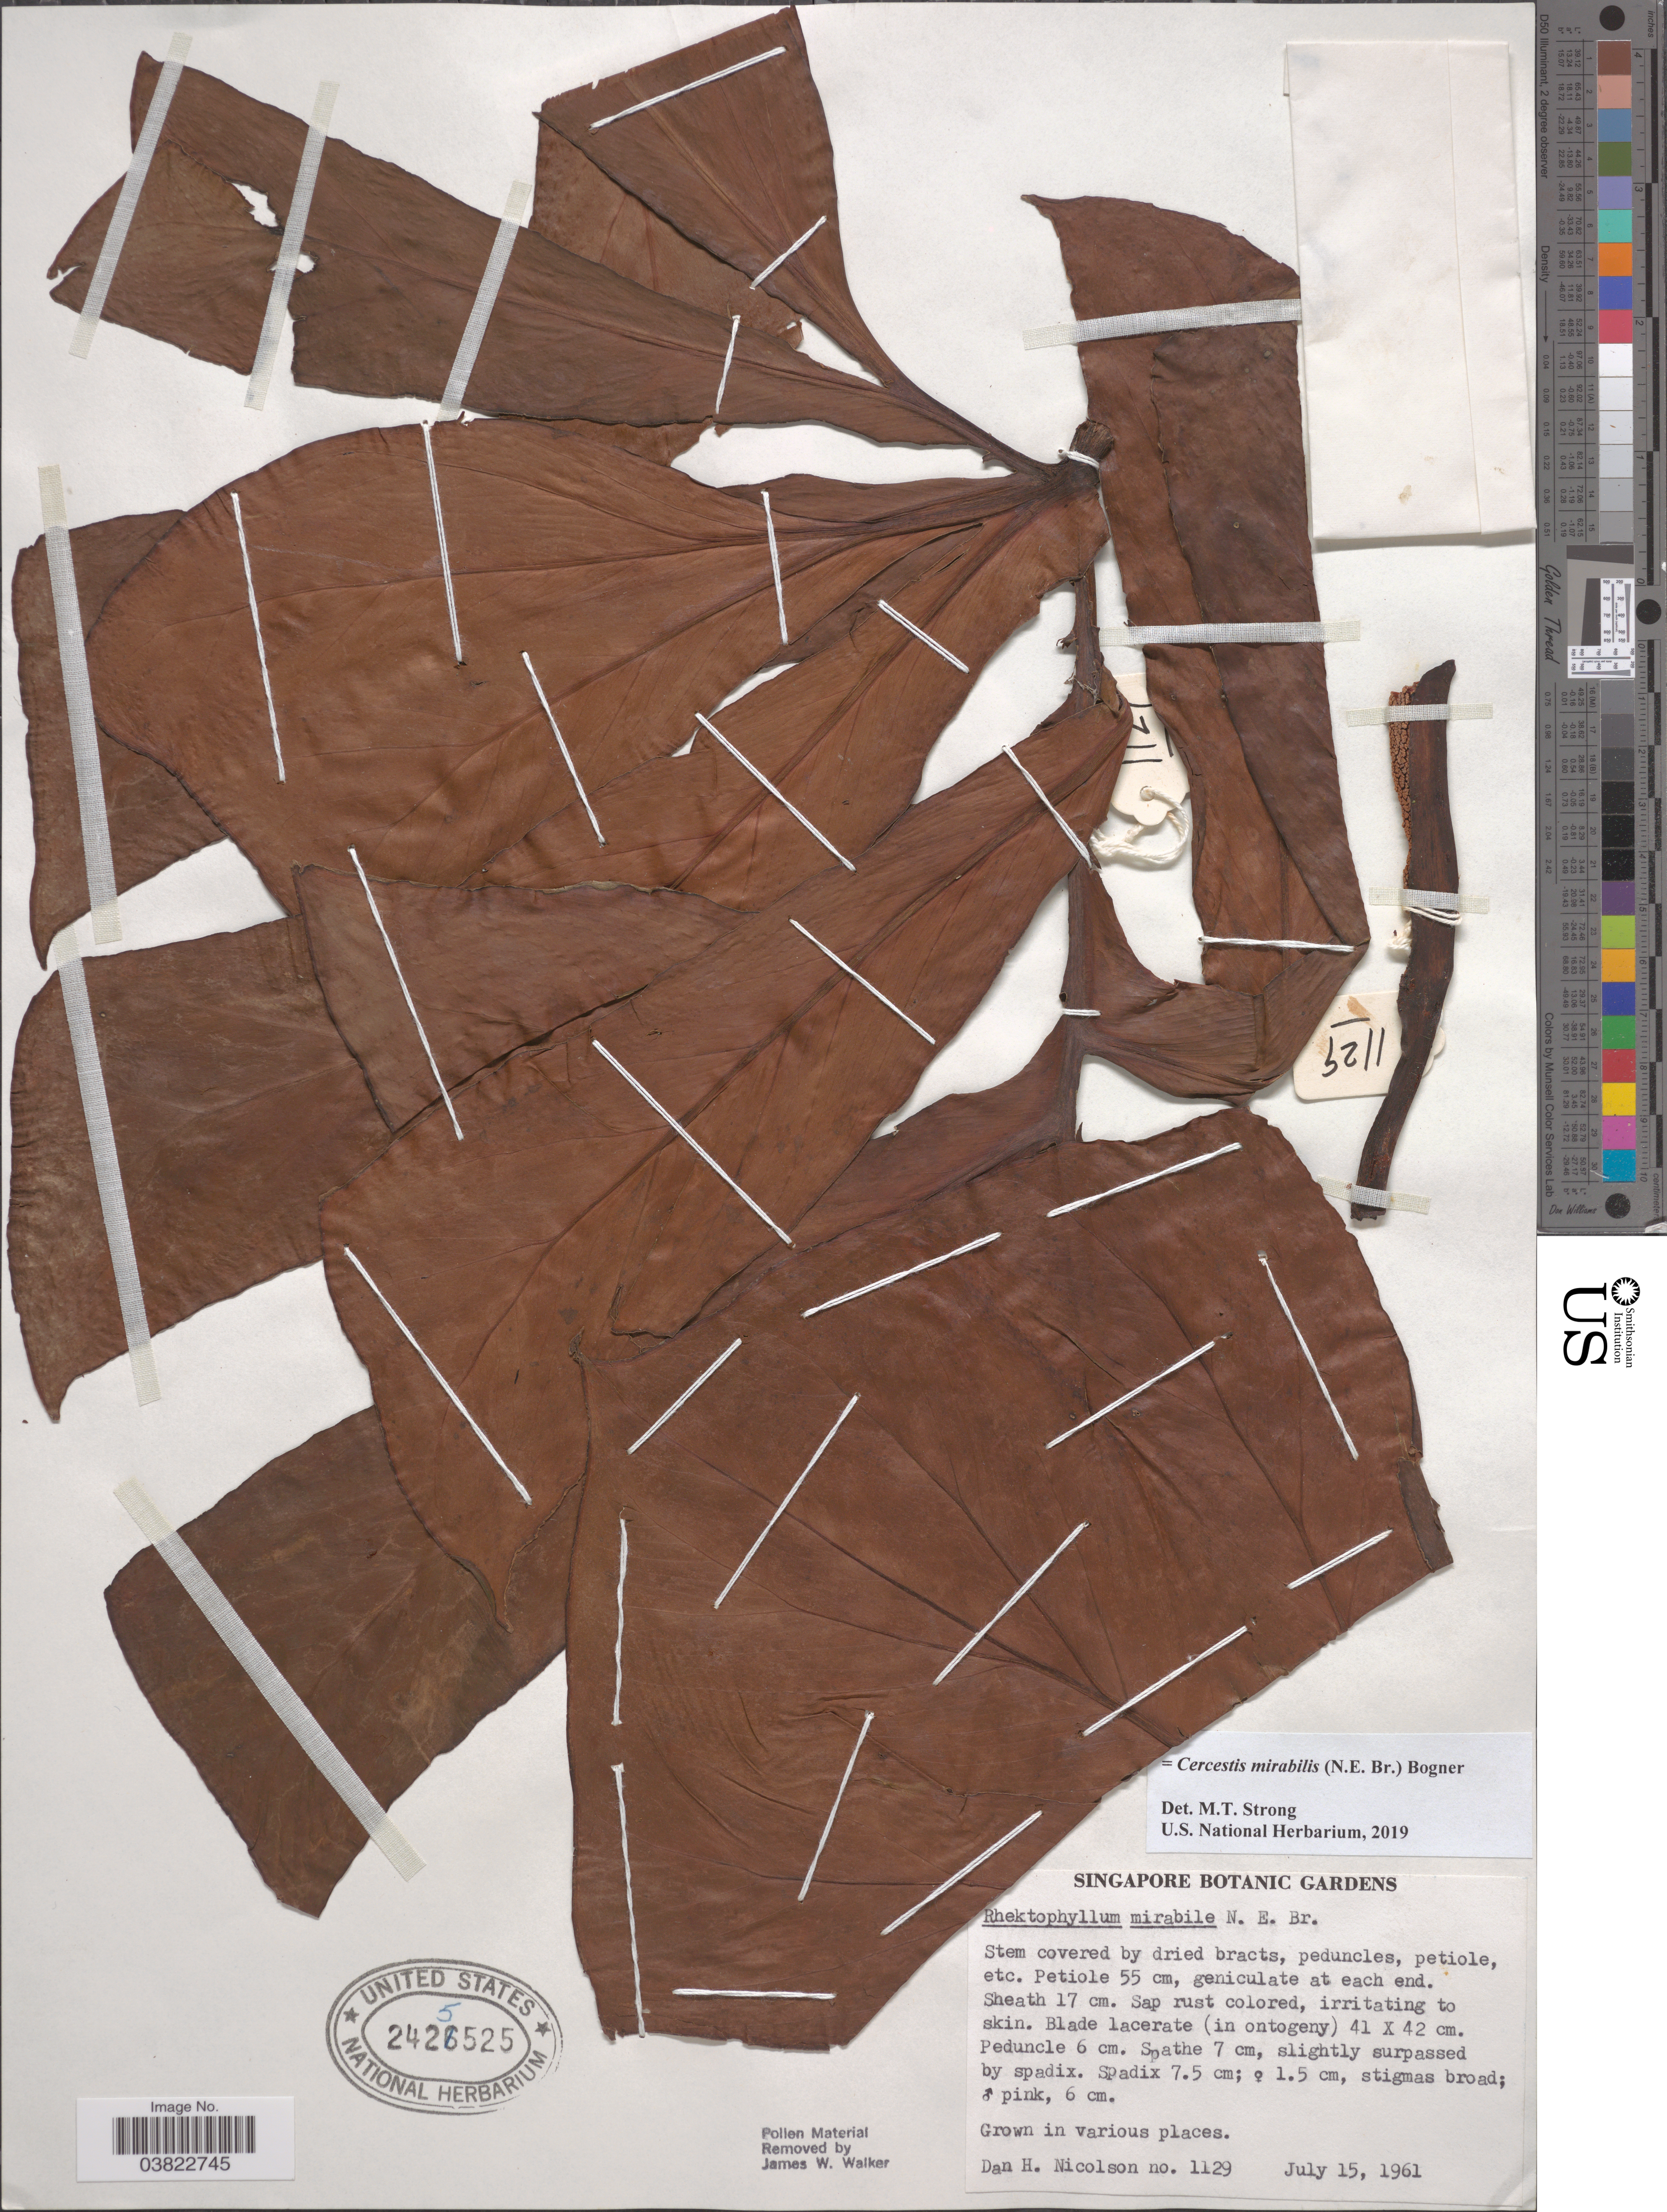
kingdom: Plantae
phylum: Tracheophyta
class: Liliopsida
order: Alismatales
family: Araceae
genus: Cercestis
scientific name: Cercestis mirabilis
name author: (N.E. Br.) Bogner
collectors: D. H. Nicolson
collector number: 1129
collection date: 1961-07-15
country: Singapore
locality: Singapore Botanic Gardens. In various places.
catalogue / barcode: US 2425525